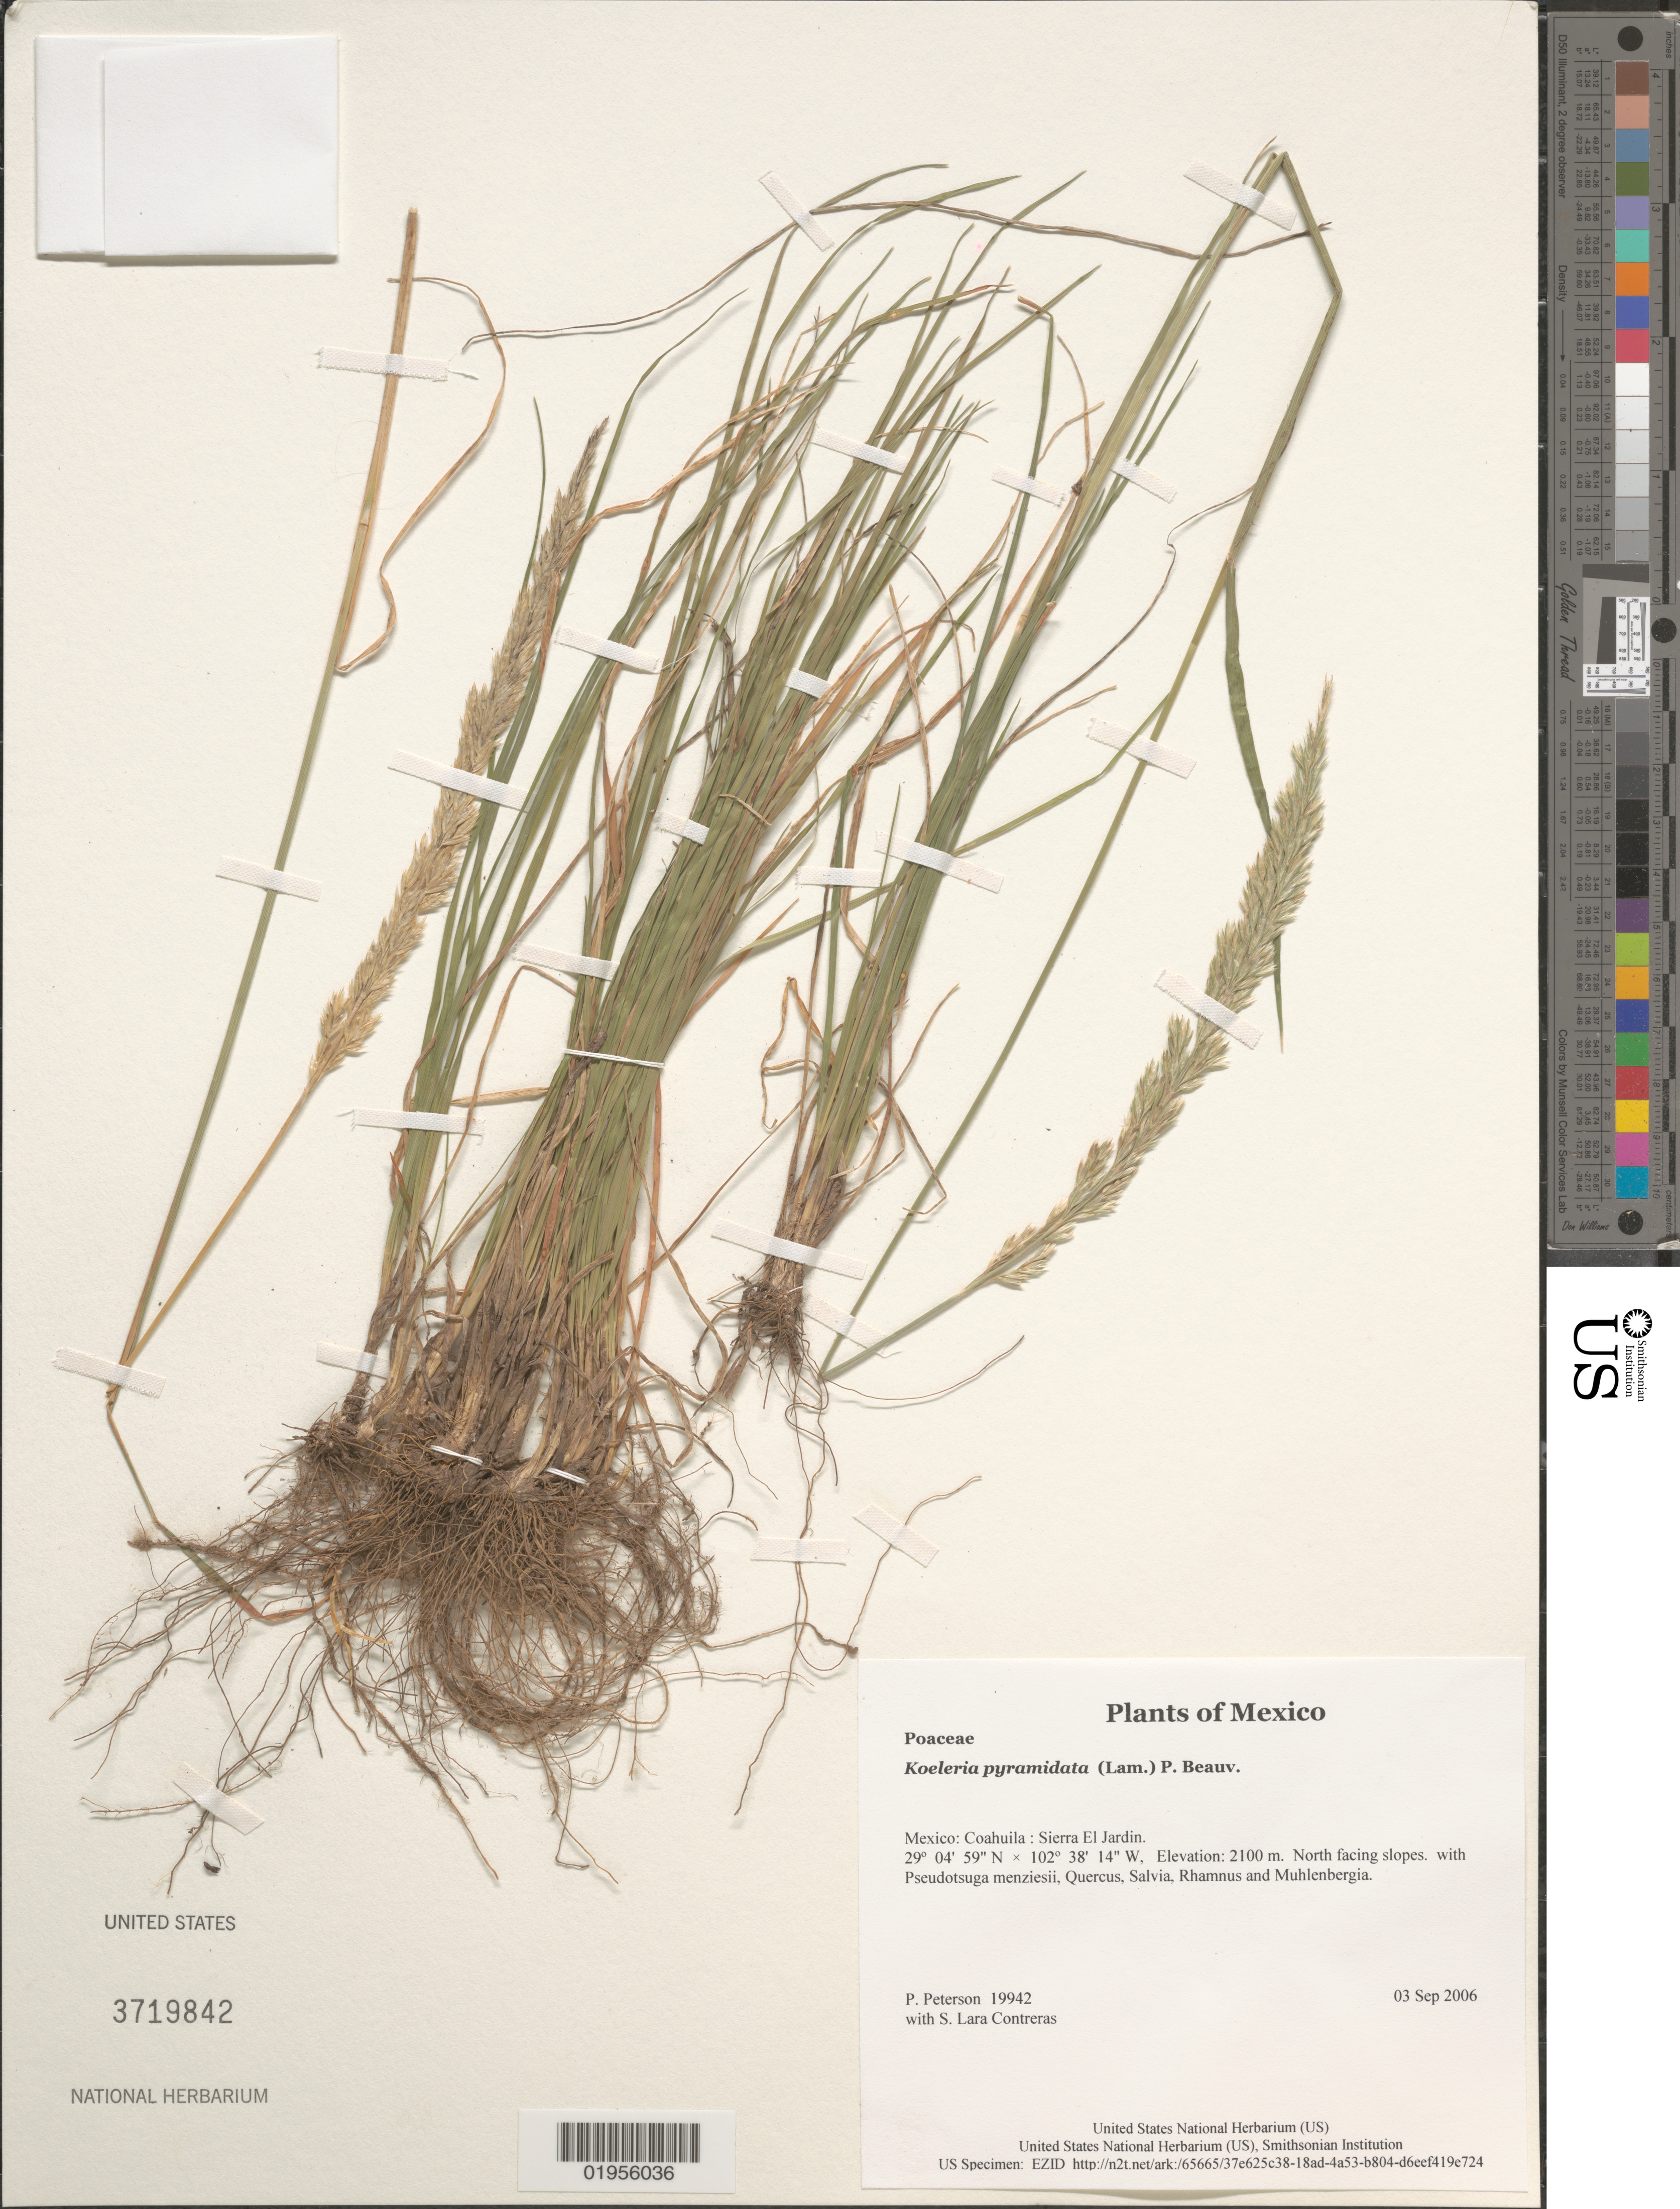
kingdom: Plantae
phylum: Tracheophyta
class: Liliopsida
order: Poales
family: Poaceae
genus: Koeleria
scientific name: Koeleria pyramidata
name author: (Lam.) P. Beauv.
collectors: P. M. Peterson & S. Lara Contreras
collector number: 19942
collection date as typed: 03 Sep 2006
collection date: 2006-09-03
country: Mexico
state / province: Coahuila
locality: Sierra El Jardin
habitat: North facing slopes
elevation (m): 2100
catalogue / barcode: US 3719842